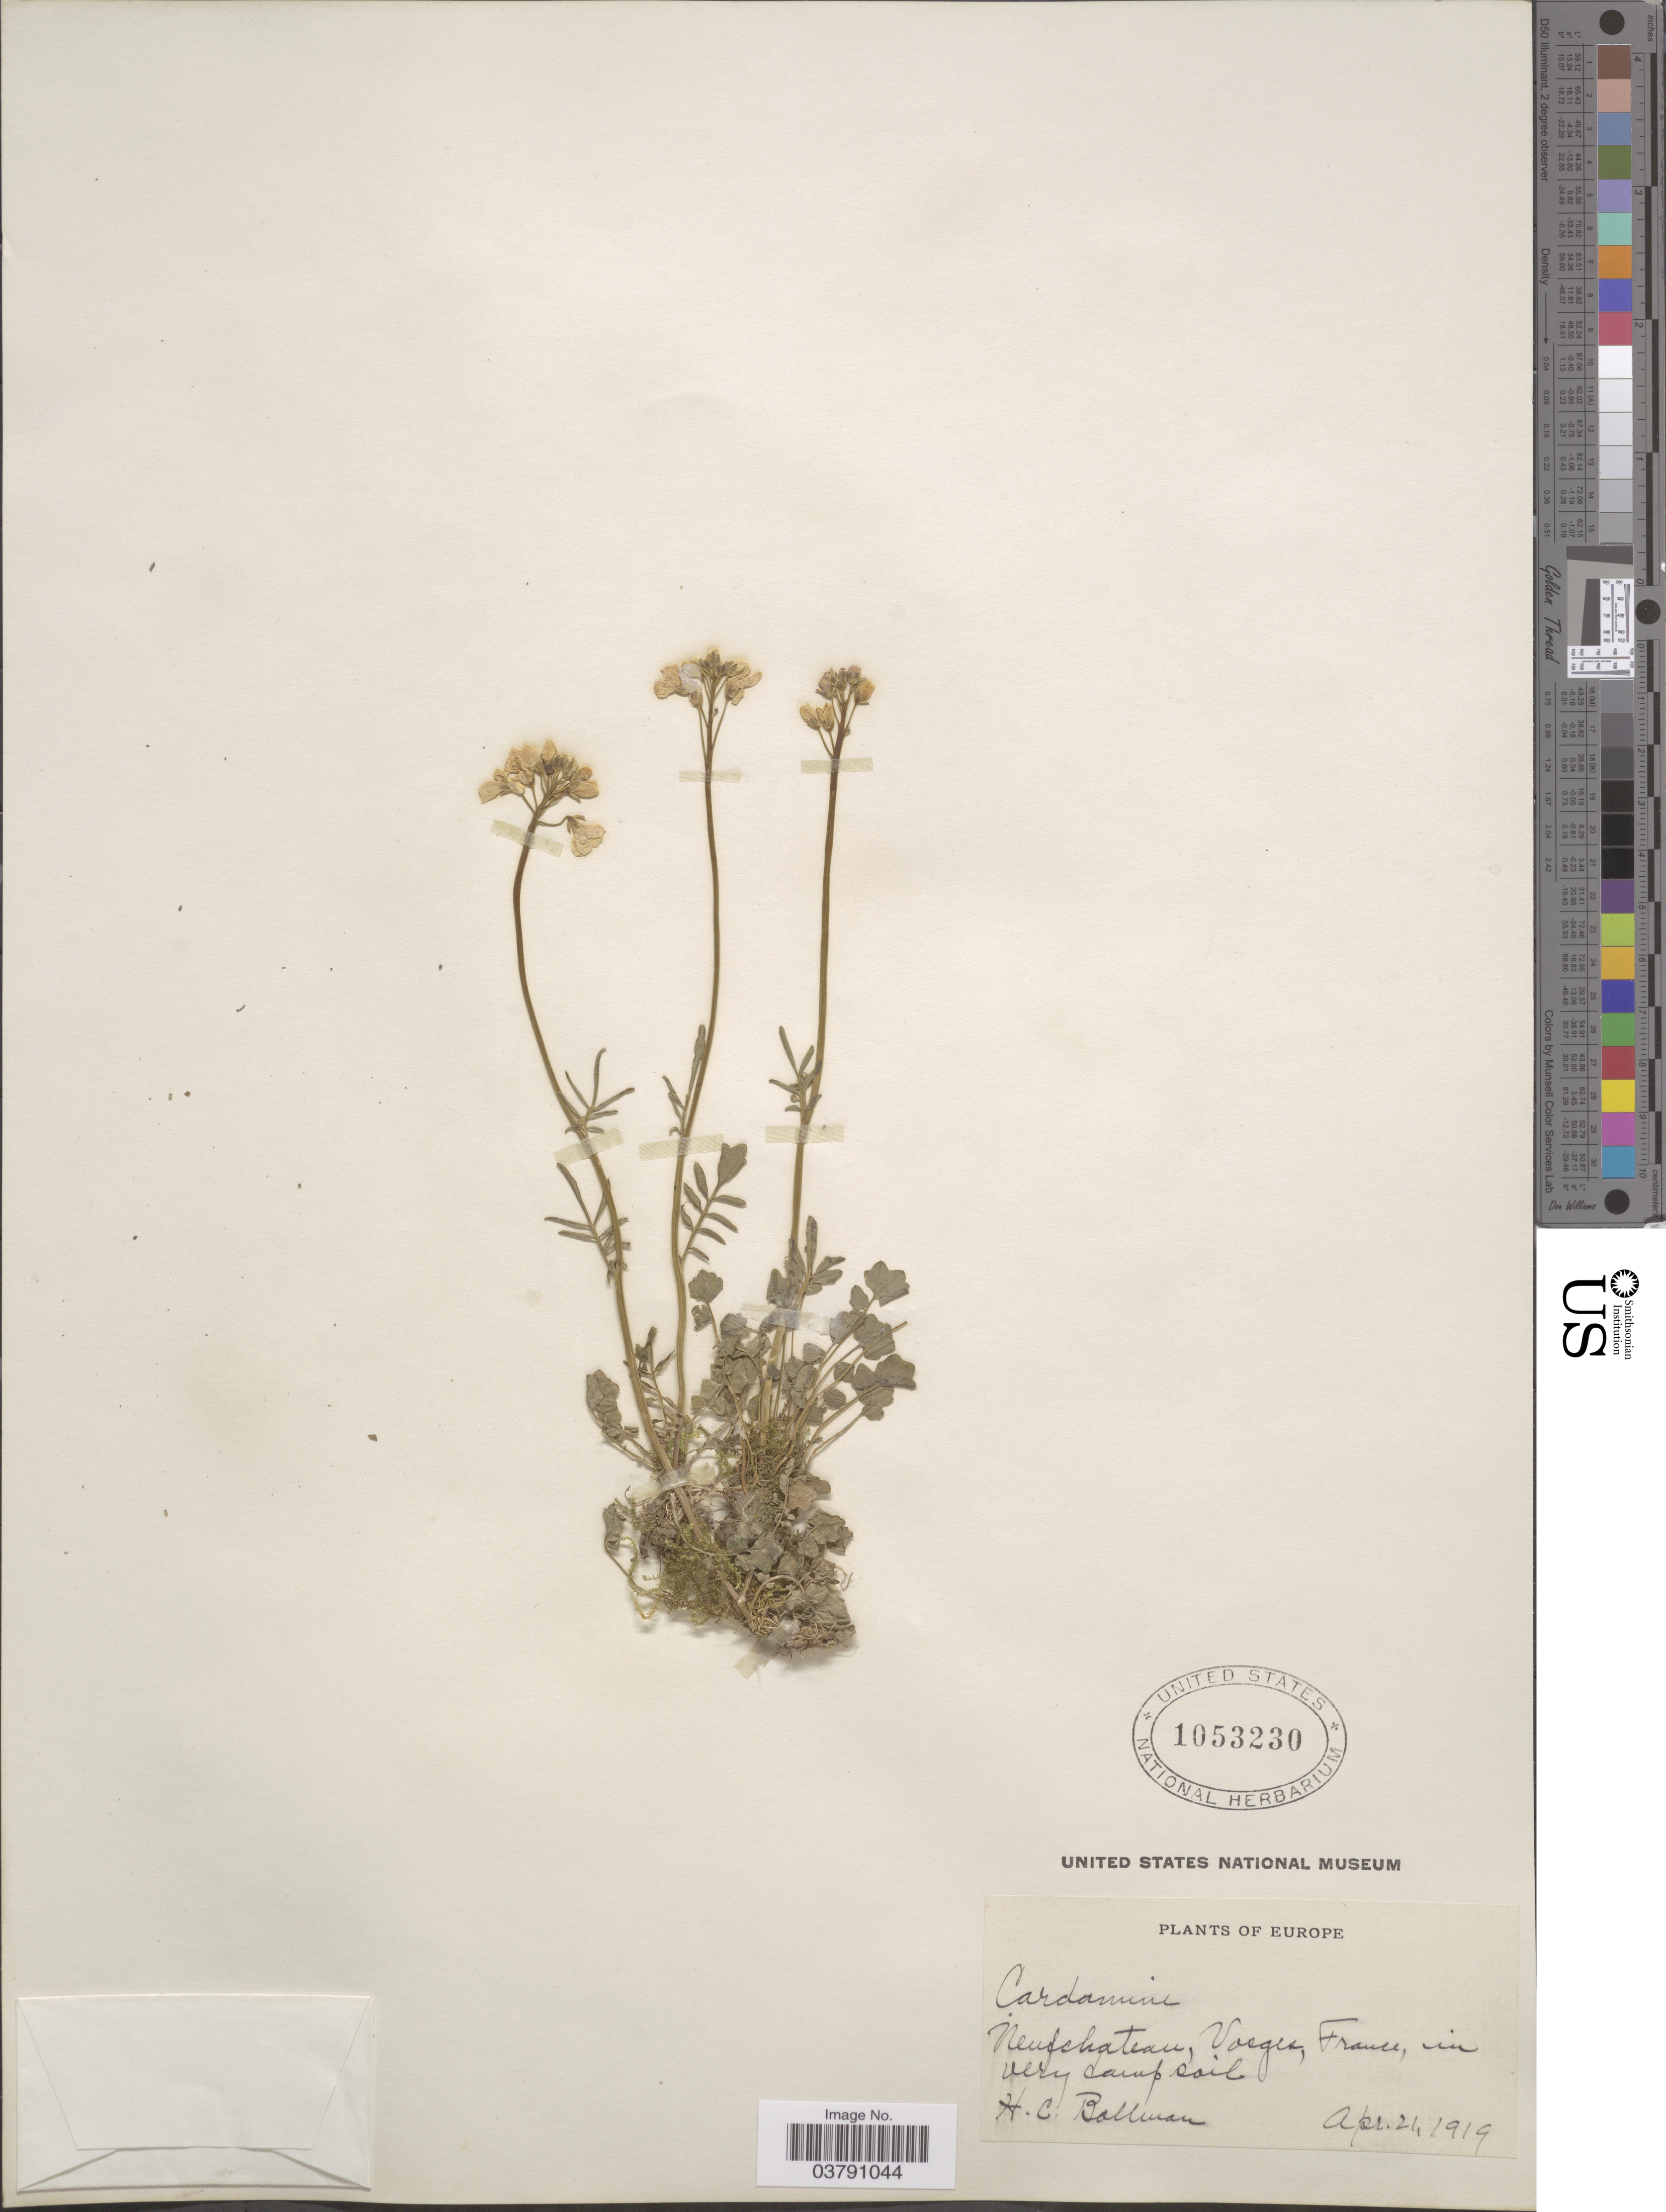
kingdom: Plantae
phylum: Tracheophyta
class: Magnoliopsida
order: Brassicales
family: Brassicaceae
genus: Cardamine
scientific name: Cardamine sp.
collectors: H. C. Bollman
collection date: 1919-04-21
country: France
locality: Neufchateau, Vosges.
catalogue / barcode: US 1053230